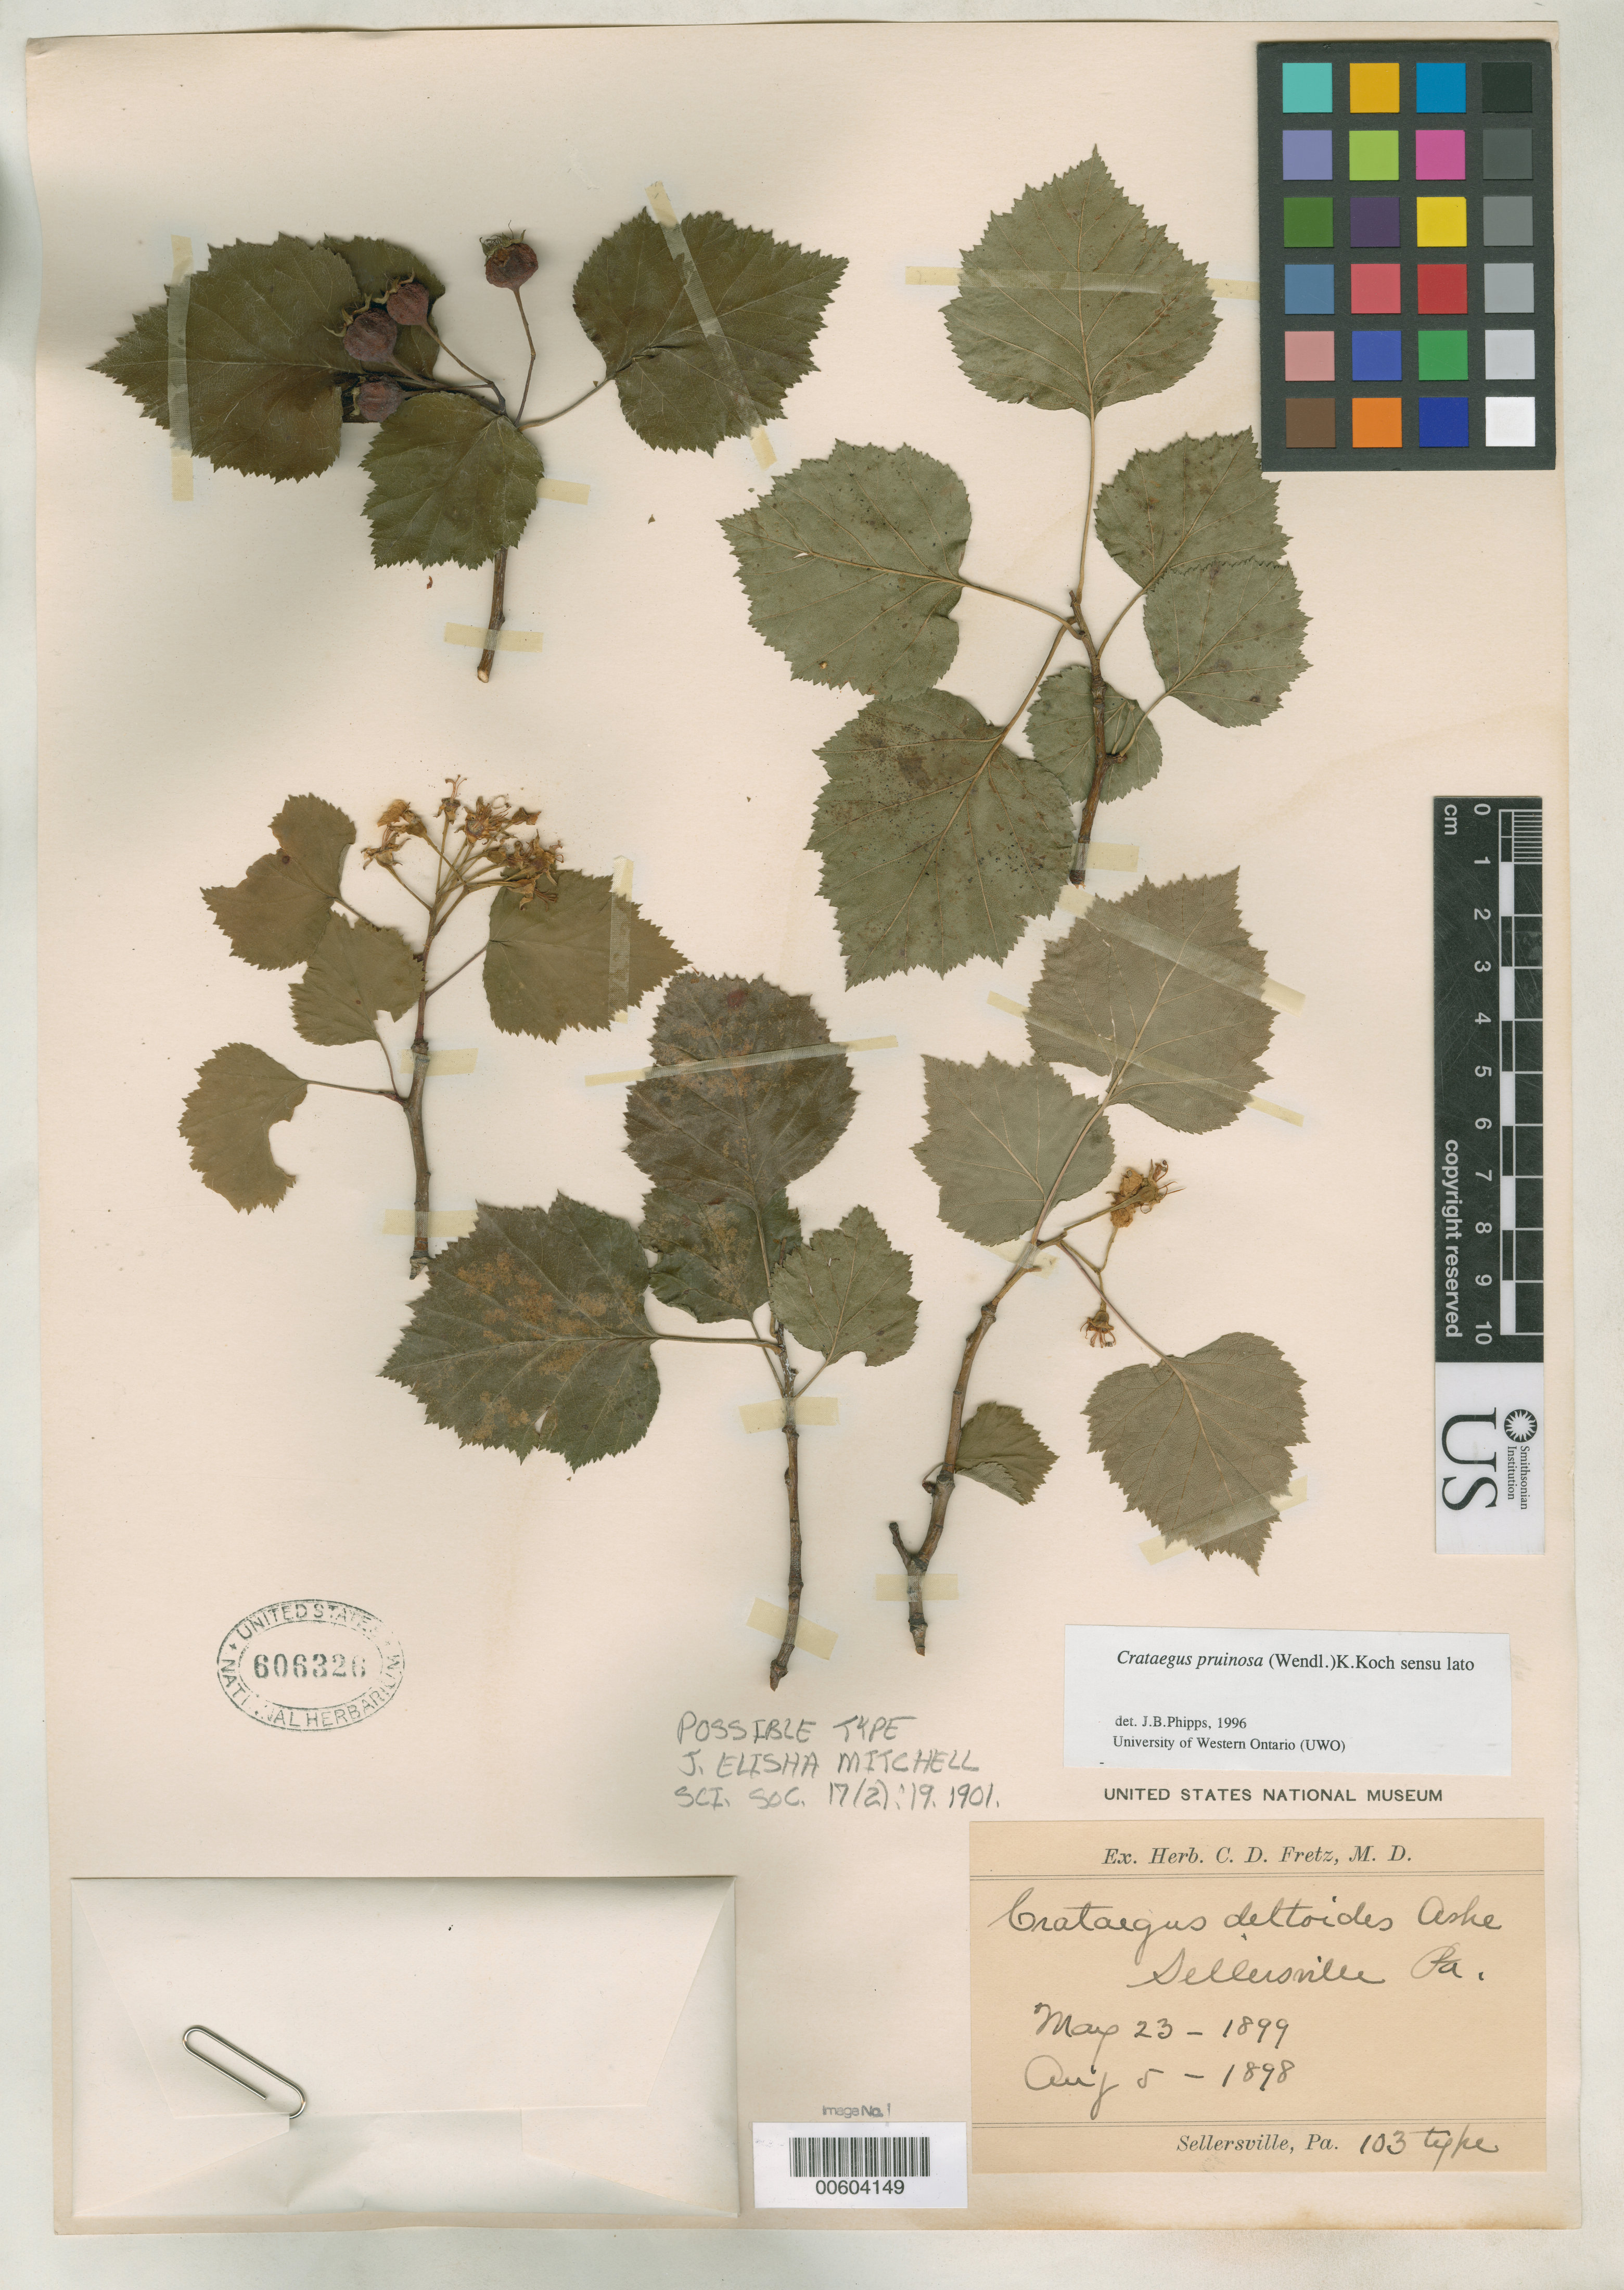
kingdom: Plantae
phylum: Tracheophyta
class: Magnoliopsida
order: Rosales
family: Rosaceae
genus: Crataegus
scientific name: Crataegus deltoides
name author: Ashe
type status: Possible Type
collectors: C. D. Fretz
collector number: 103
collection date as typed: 23 May 1899 and 05 Aug 1898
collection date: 1898-08-05,1899-05-23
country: United States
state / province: Pennsylvania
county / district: Bucks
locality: Sellersville.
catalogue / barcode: US 606326